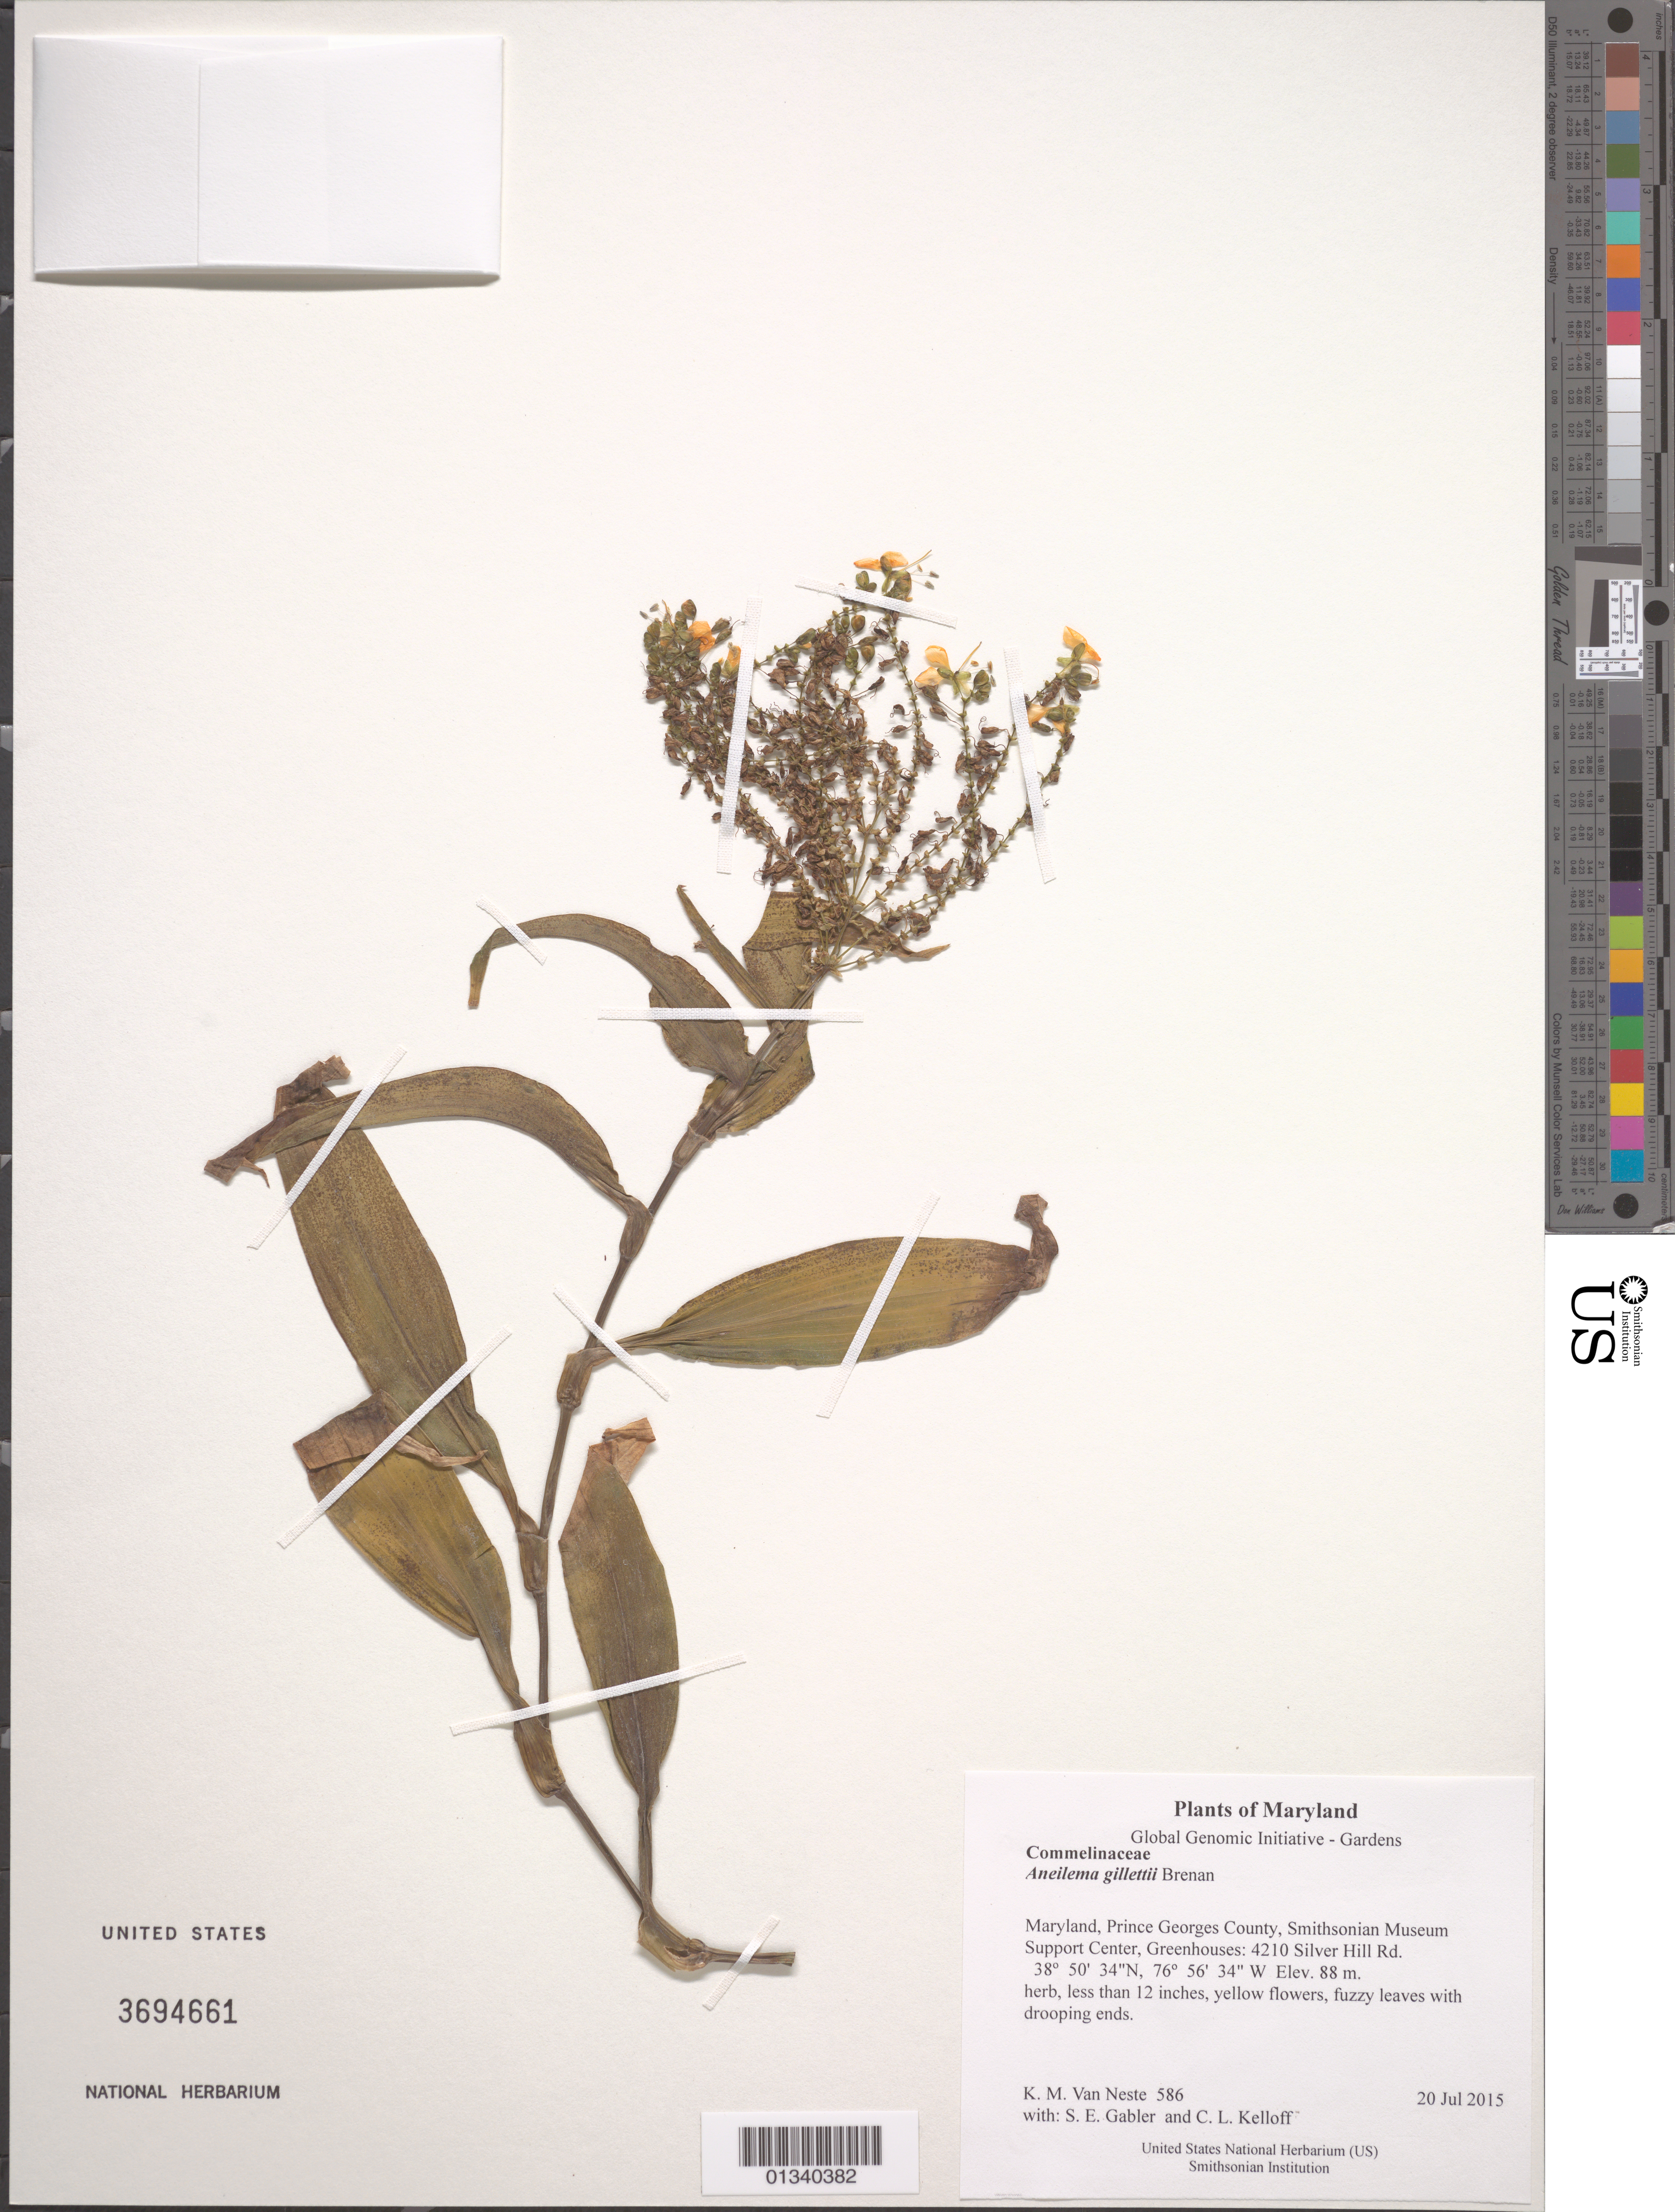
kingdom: Plantae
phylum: Tracheophyta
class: Liliopsida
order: Commelinales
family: Commelinaceae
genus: Aneilema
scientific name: Aneilema gillettii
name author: Brenan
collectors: K. M. Van Neste, S. E. Gabler & C. L. Kelloff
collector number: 586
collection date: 2015-07-20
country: United States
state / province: Maryland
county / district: Prince George's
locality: Smithsonian Museum Support Center, Greenhouses: 4210 Silver Hill Rd, Suitland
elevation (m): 88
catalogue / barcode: US 3694661